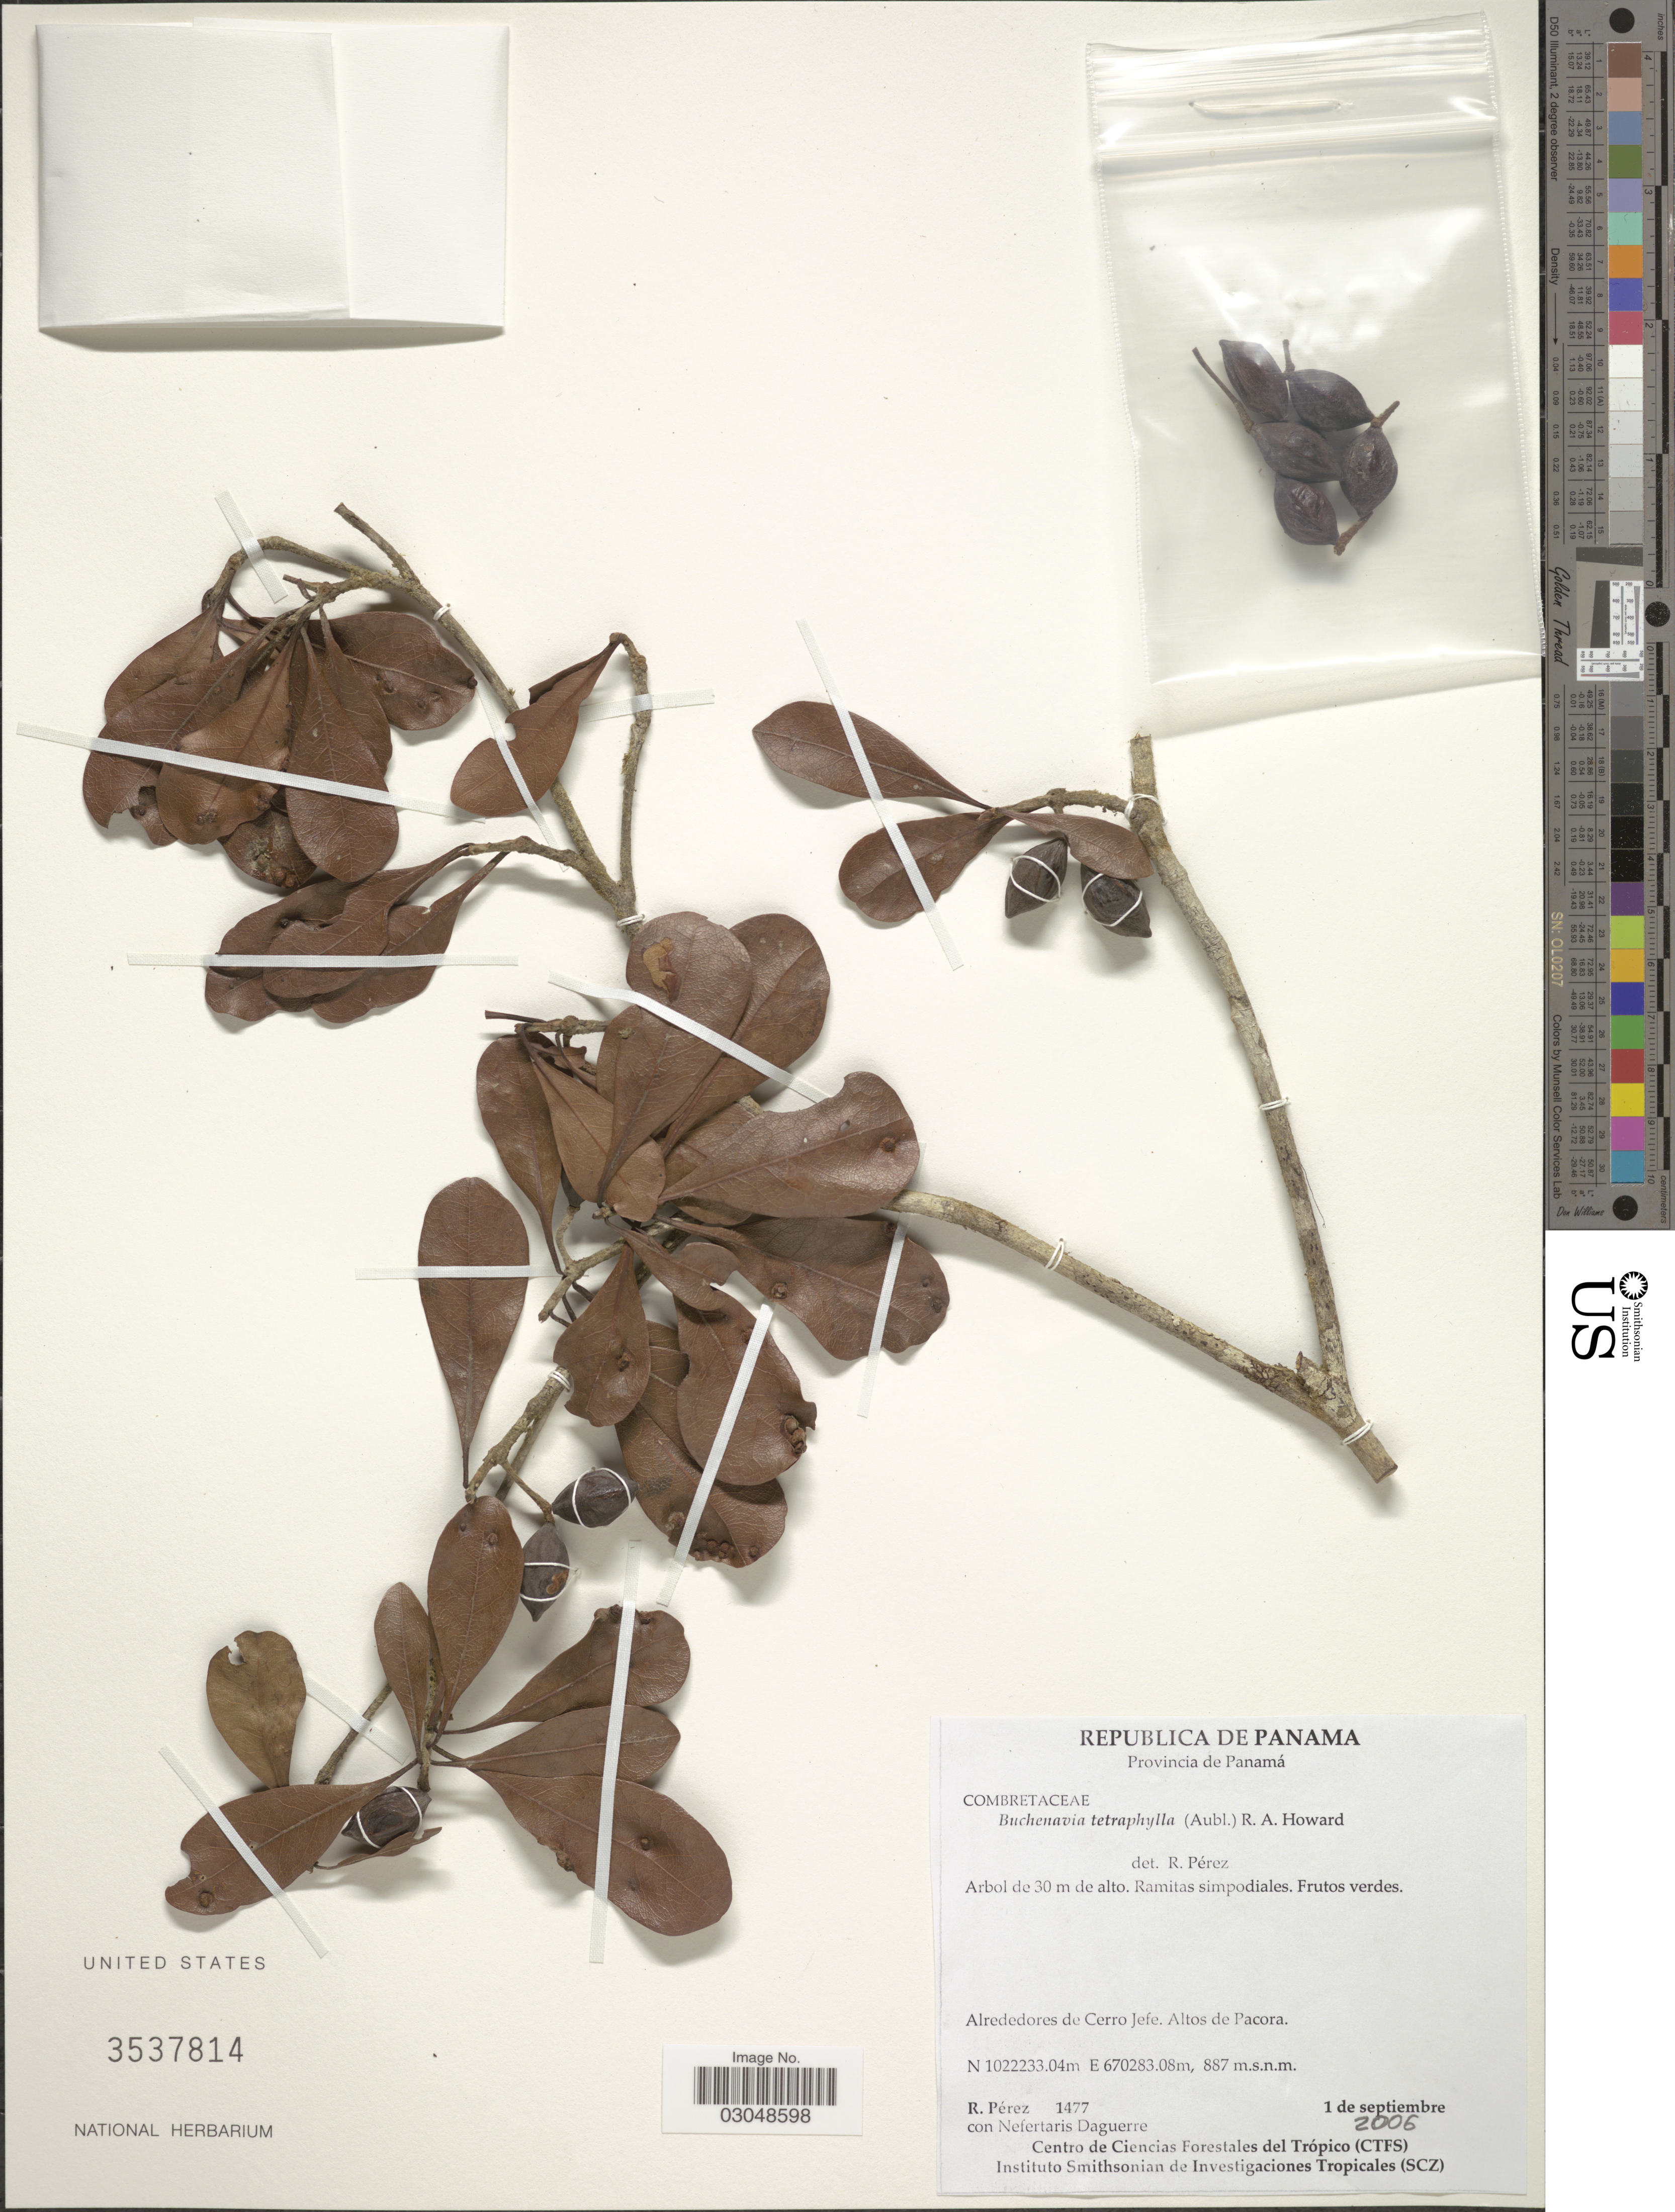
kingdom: Plantae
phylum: Tracheophyta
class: Magnoliopsida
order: Myrtales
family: Combretaceae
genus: Terminalia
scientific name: Terminalia tetraphylla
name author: (Aubl.) Gere & Boatwr.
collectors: R. Perez & N. Daguerre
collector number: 1477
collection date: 2006-09-01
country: Panama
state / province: Panamá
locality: Alrededores de Cerro Jefe. Altos de Pacora.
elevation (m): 887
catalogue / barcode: US 3537814